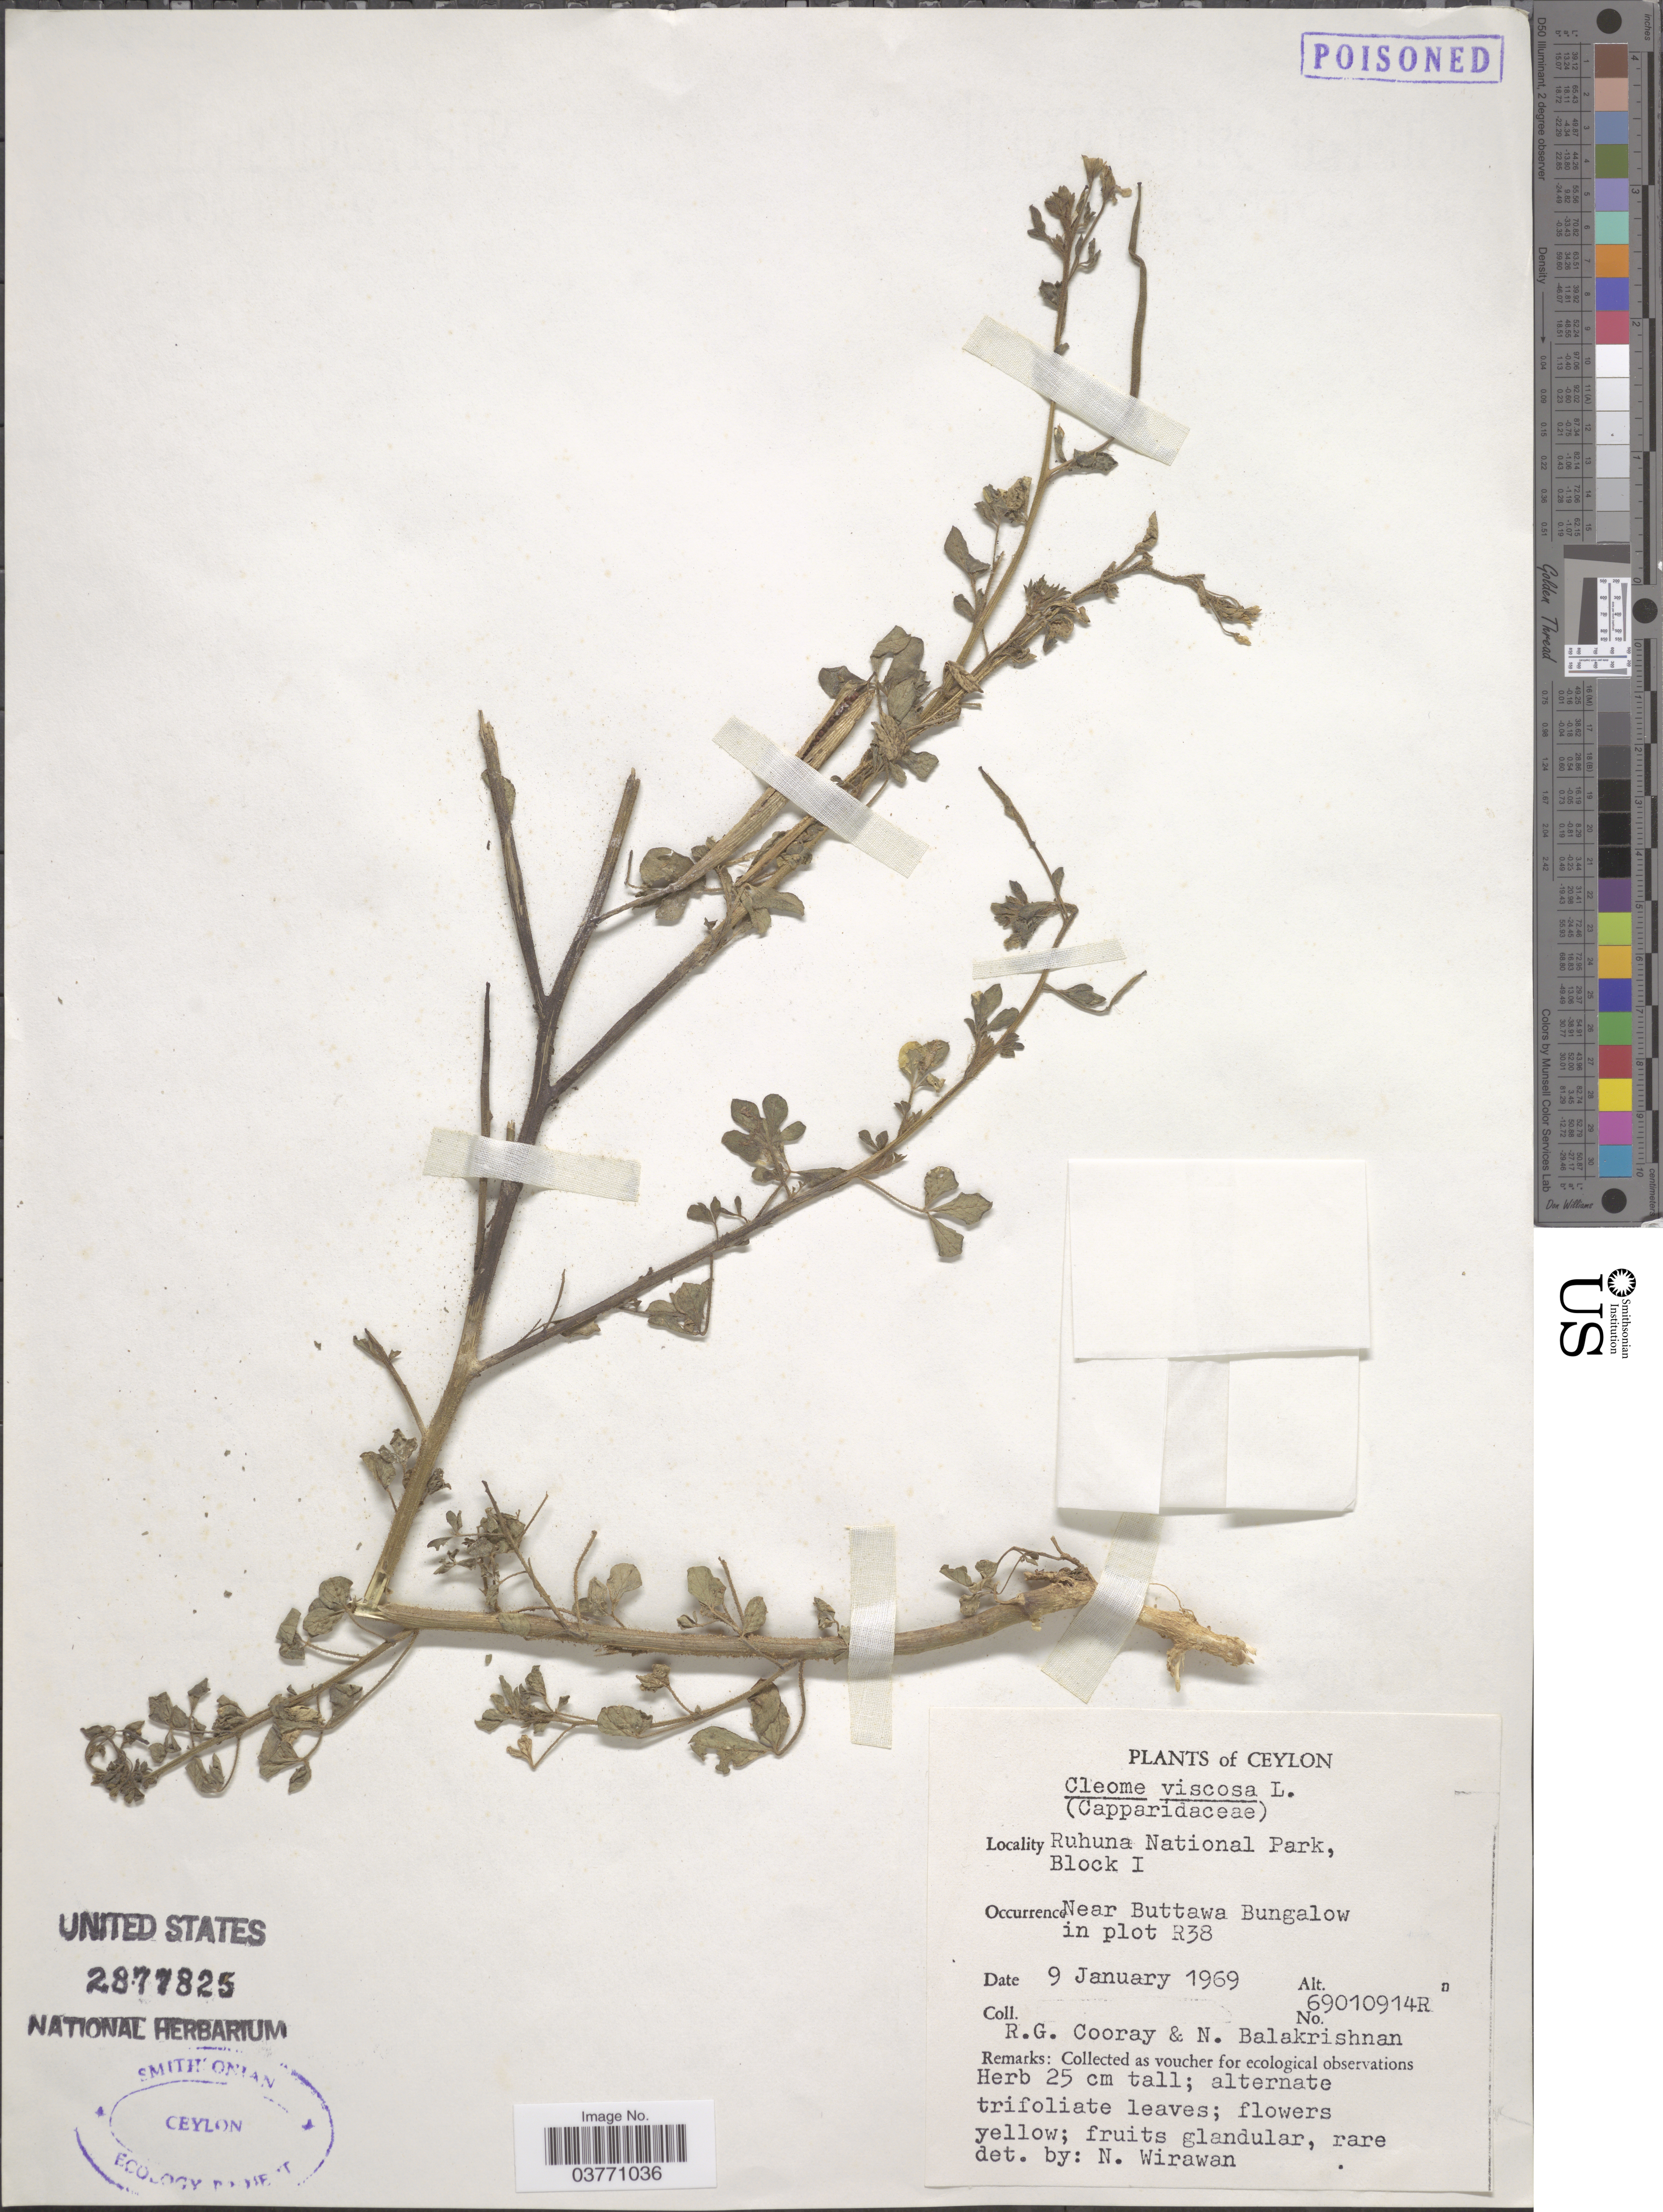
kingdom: Plantae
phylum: Tracheophyta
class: Magnoliopsida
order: Brassicales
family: Cleomaceae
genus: Arivela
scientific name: Arivela viscosa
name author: (L.) Raf.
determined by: Strong, M. T., (US), Smithsonian Institution - National Museum of Natural History (UNITED STATES)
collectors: R. Cooray & N. Balakrishnan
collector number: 69010914R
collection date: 1969-01-09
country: Sri Lanka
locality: Ceylon. Ruhuna National Park, Block I. Near Buttawa Bungalow in plot R38.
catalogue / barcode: US 2877825